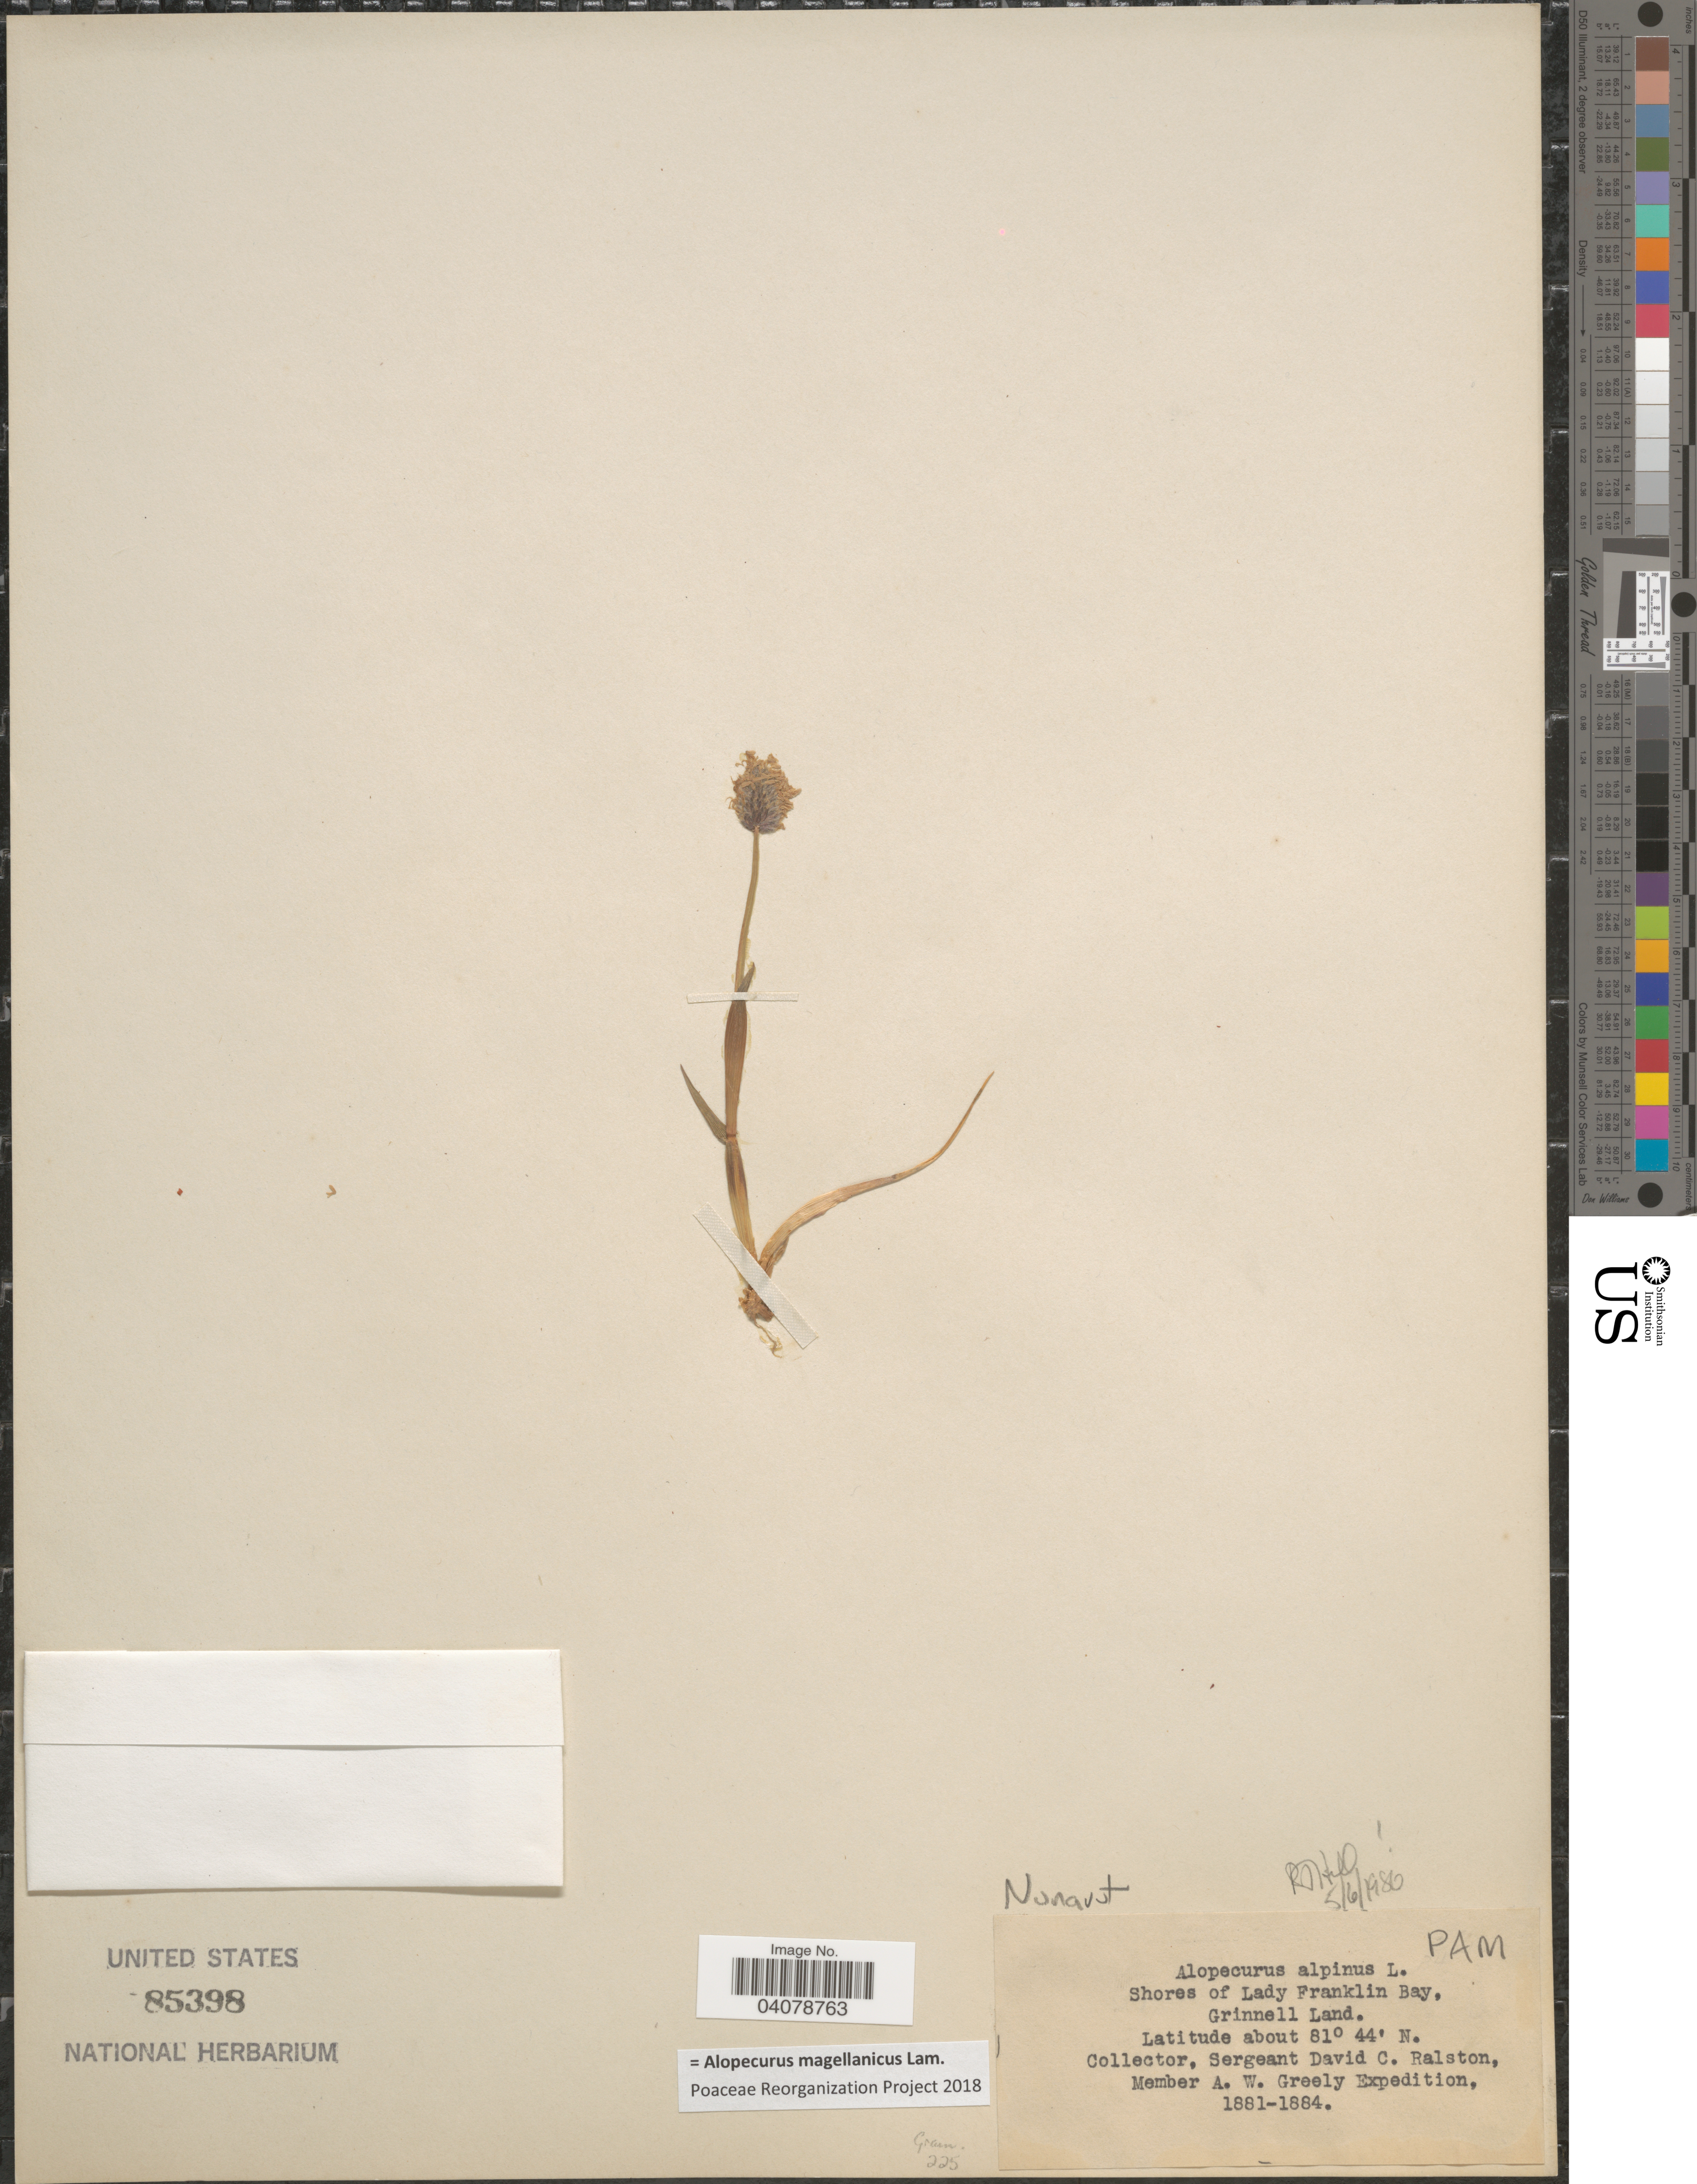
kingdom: Plantae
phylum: Tracheophyta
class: Liliopsida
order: Poales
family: Poaceae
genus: Alopecurus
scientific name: Alopecurus magellanicus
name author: Lam.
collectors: D. Ralston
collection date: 1881/1884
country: Canada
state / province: Nunavut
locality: Shores of Lady Franklin Bay, Grinnell Land. A. W. Greely Expedition. [unsure placement]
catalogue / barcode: US 85398